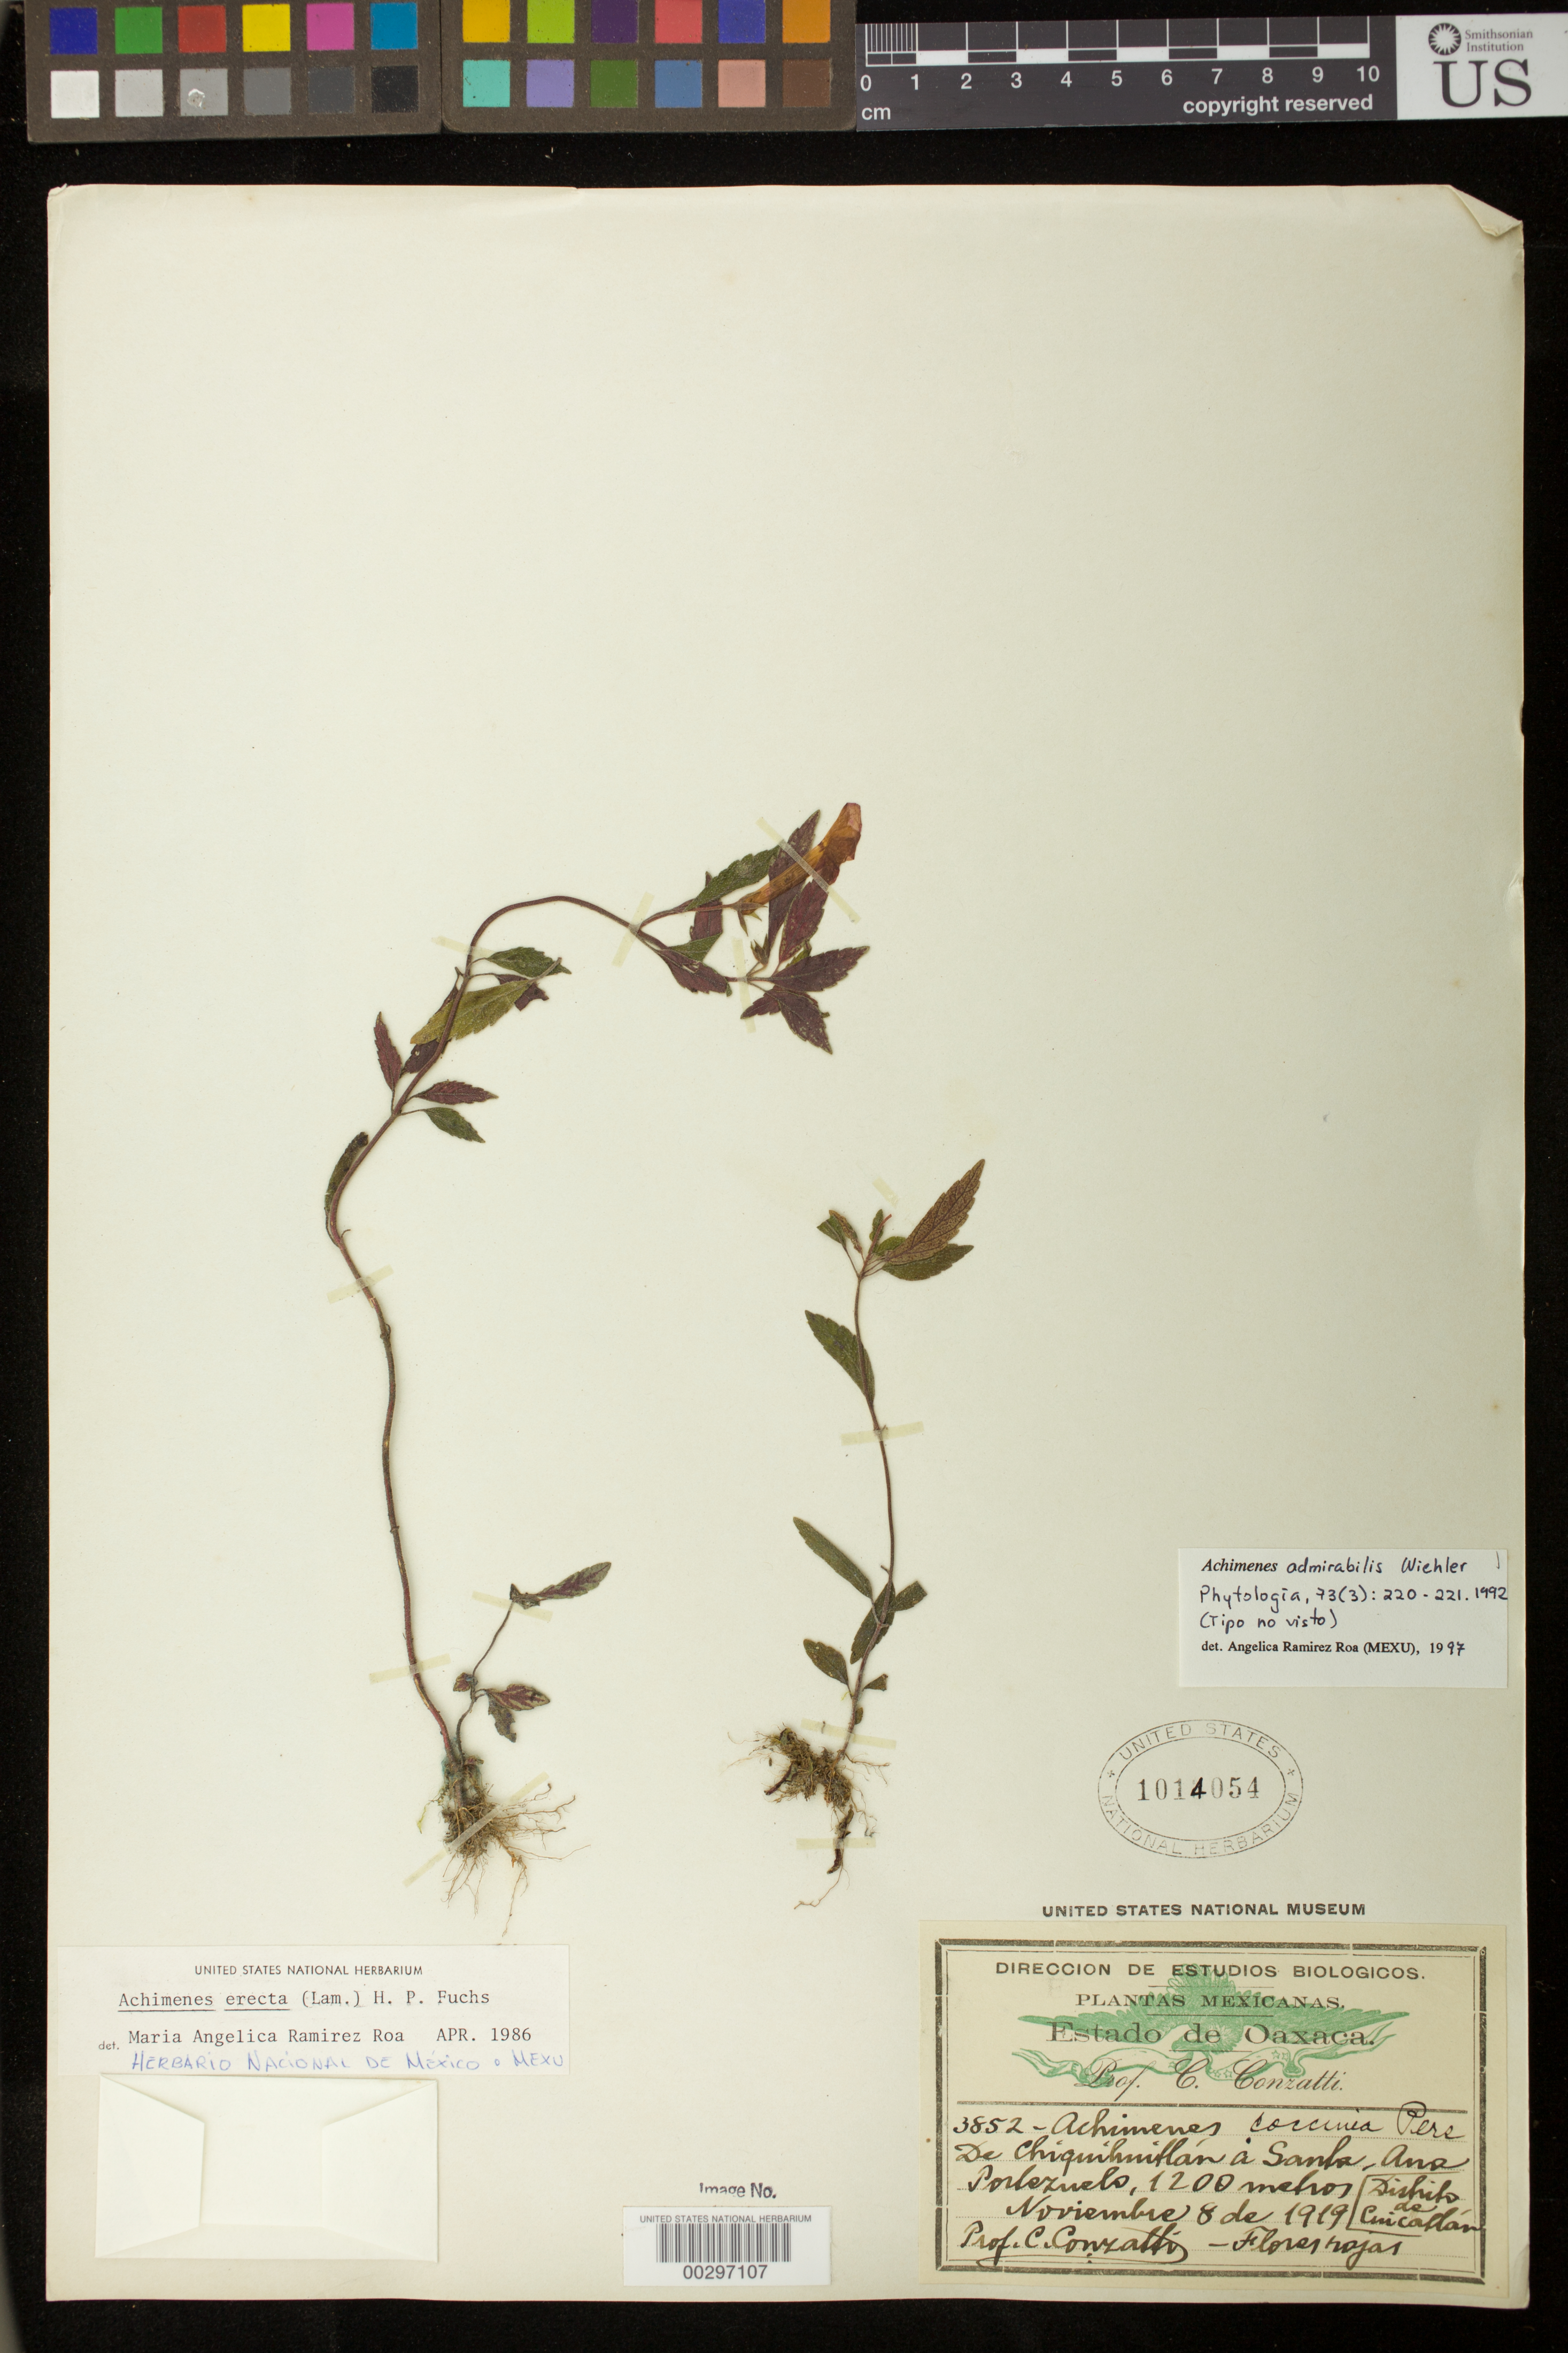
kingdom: Plantae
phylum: Tracheophyta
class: Magnoliopsida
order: Lamiales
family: Gesneriaceae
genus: Achimenes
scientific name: Achimenes admirabilis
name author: Wiehler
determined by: Ramírez-Roa, A.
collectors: C. Conzatti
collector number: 3852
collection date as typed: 08 Nov 1919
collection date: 1919-11-08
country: Mexico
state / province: Oaxaca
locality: De Chiquinhuitlán a Santa Ana Portozuelo, Distrito de Cuicatlán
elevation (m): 1200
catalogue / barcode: US 1014054